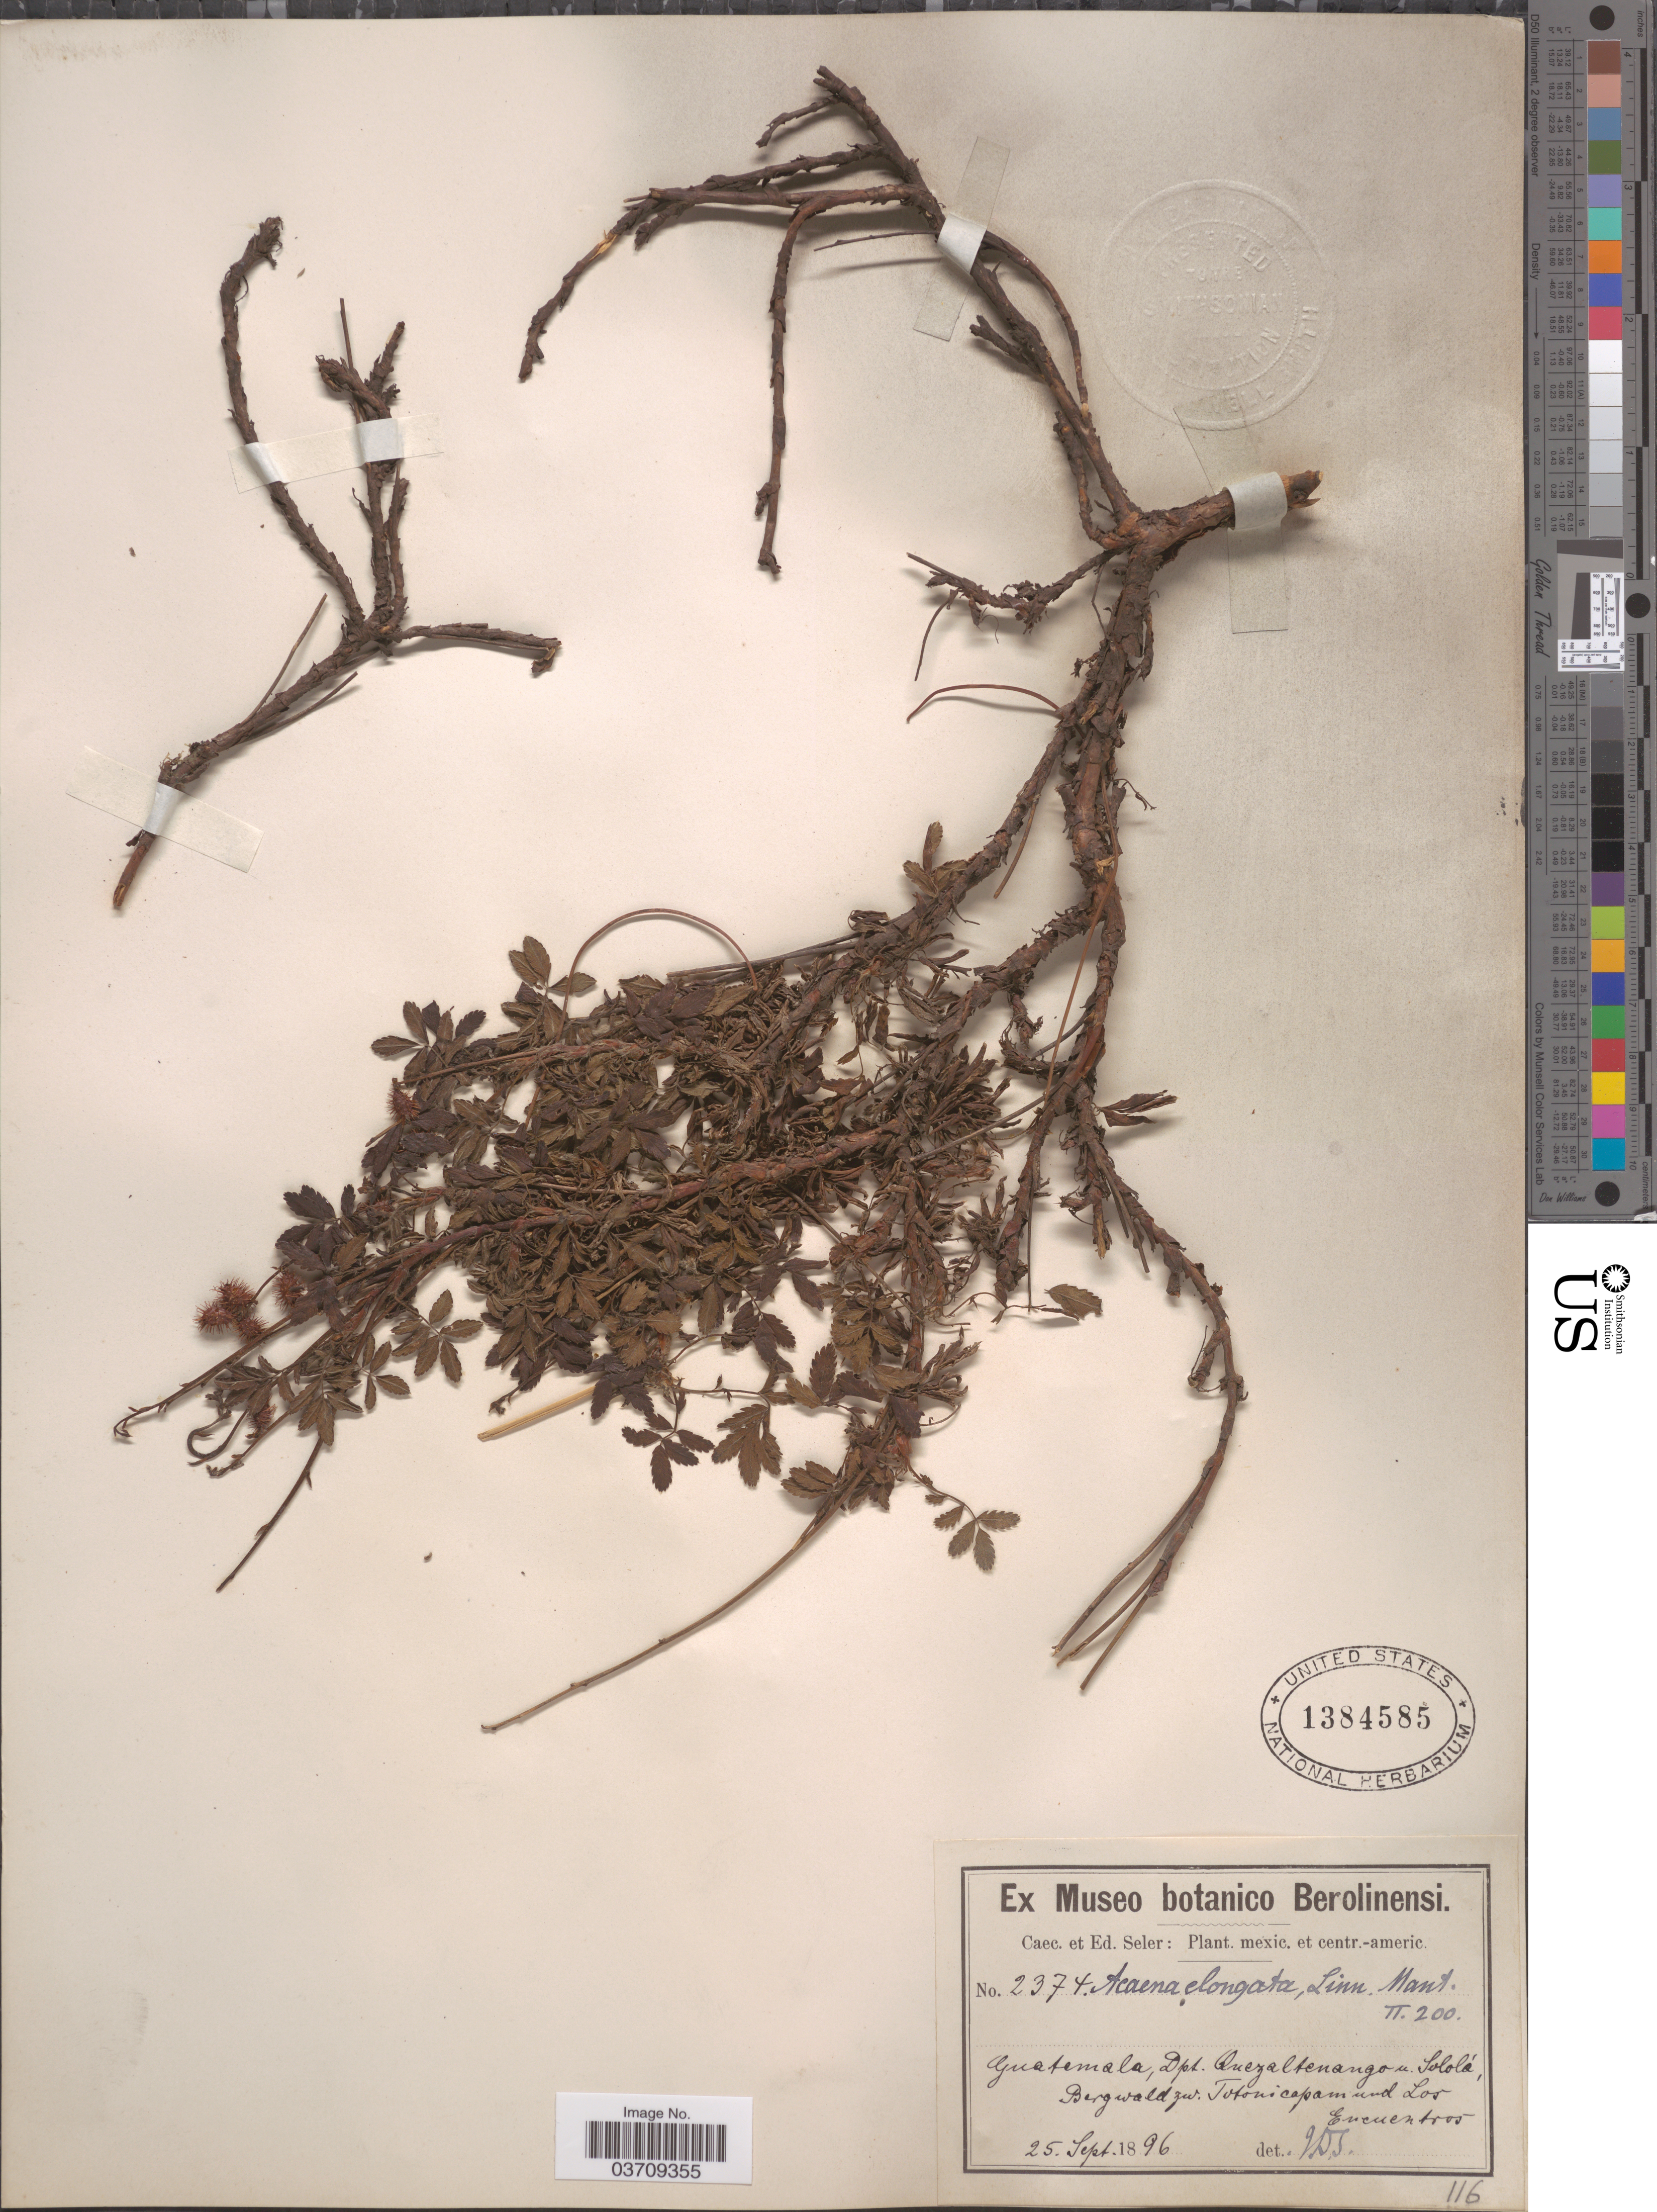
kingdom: Plantae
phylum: Tracheophyta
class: Magnoliopsida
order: Rosales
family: Rosaceae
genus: Acaena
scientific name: Acaena elongata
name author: L.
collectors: C. Seler & E. G. Seler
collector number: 2374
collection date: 1896-09-25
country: Guatemala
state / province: Quetzaltenango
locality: Dpt. Quezaltenango u. Sololá, bergwald zw. Totonicapa und Los Encuentros.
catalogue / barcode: US 1384585